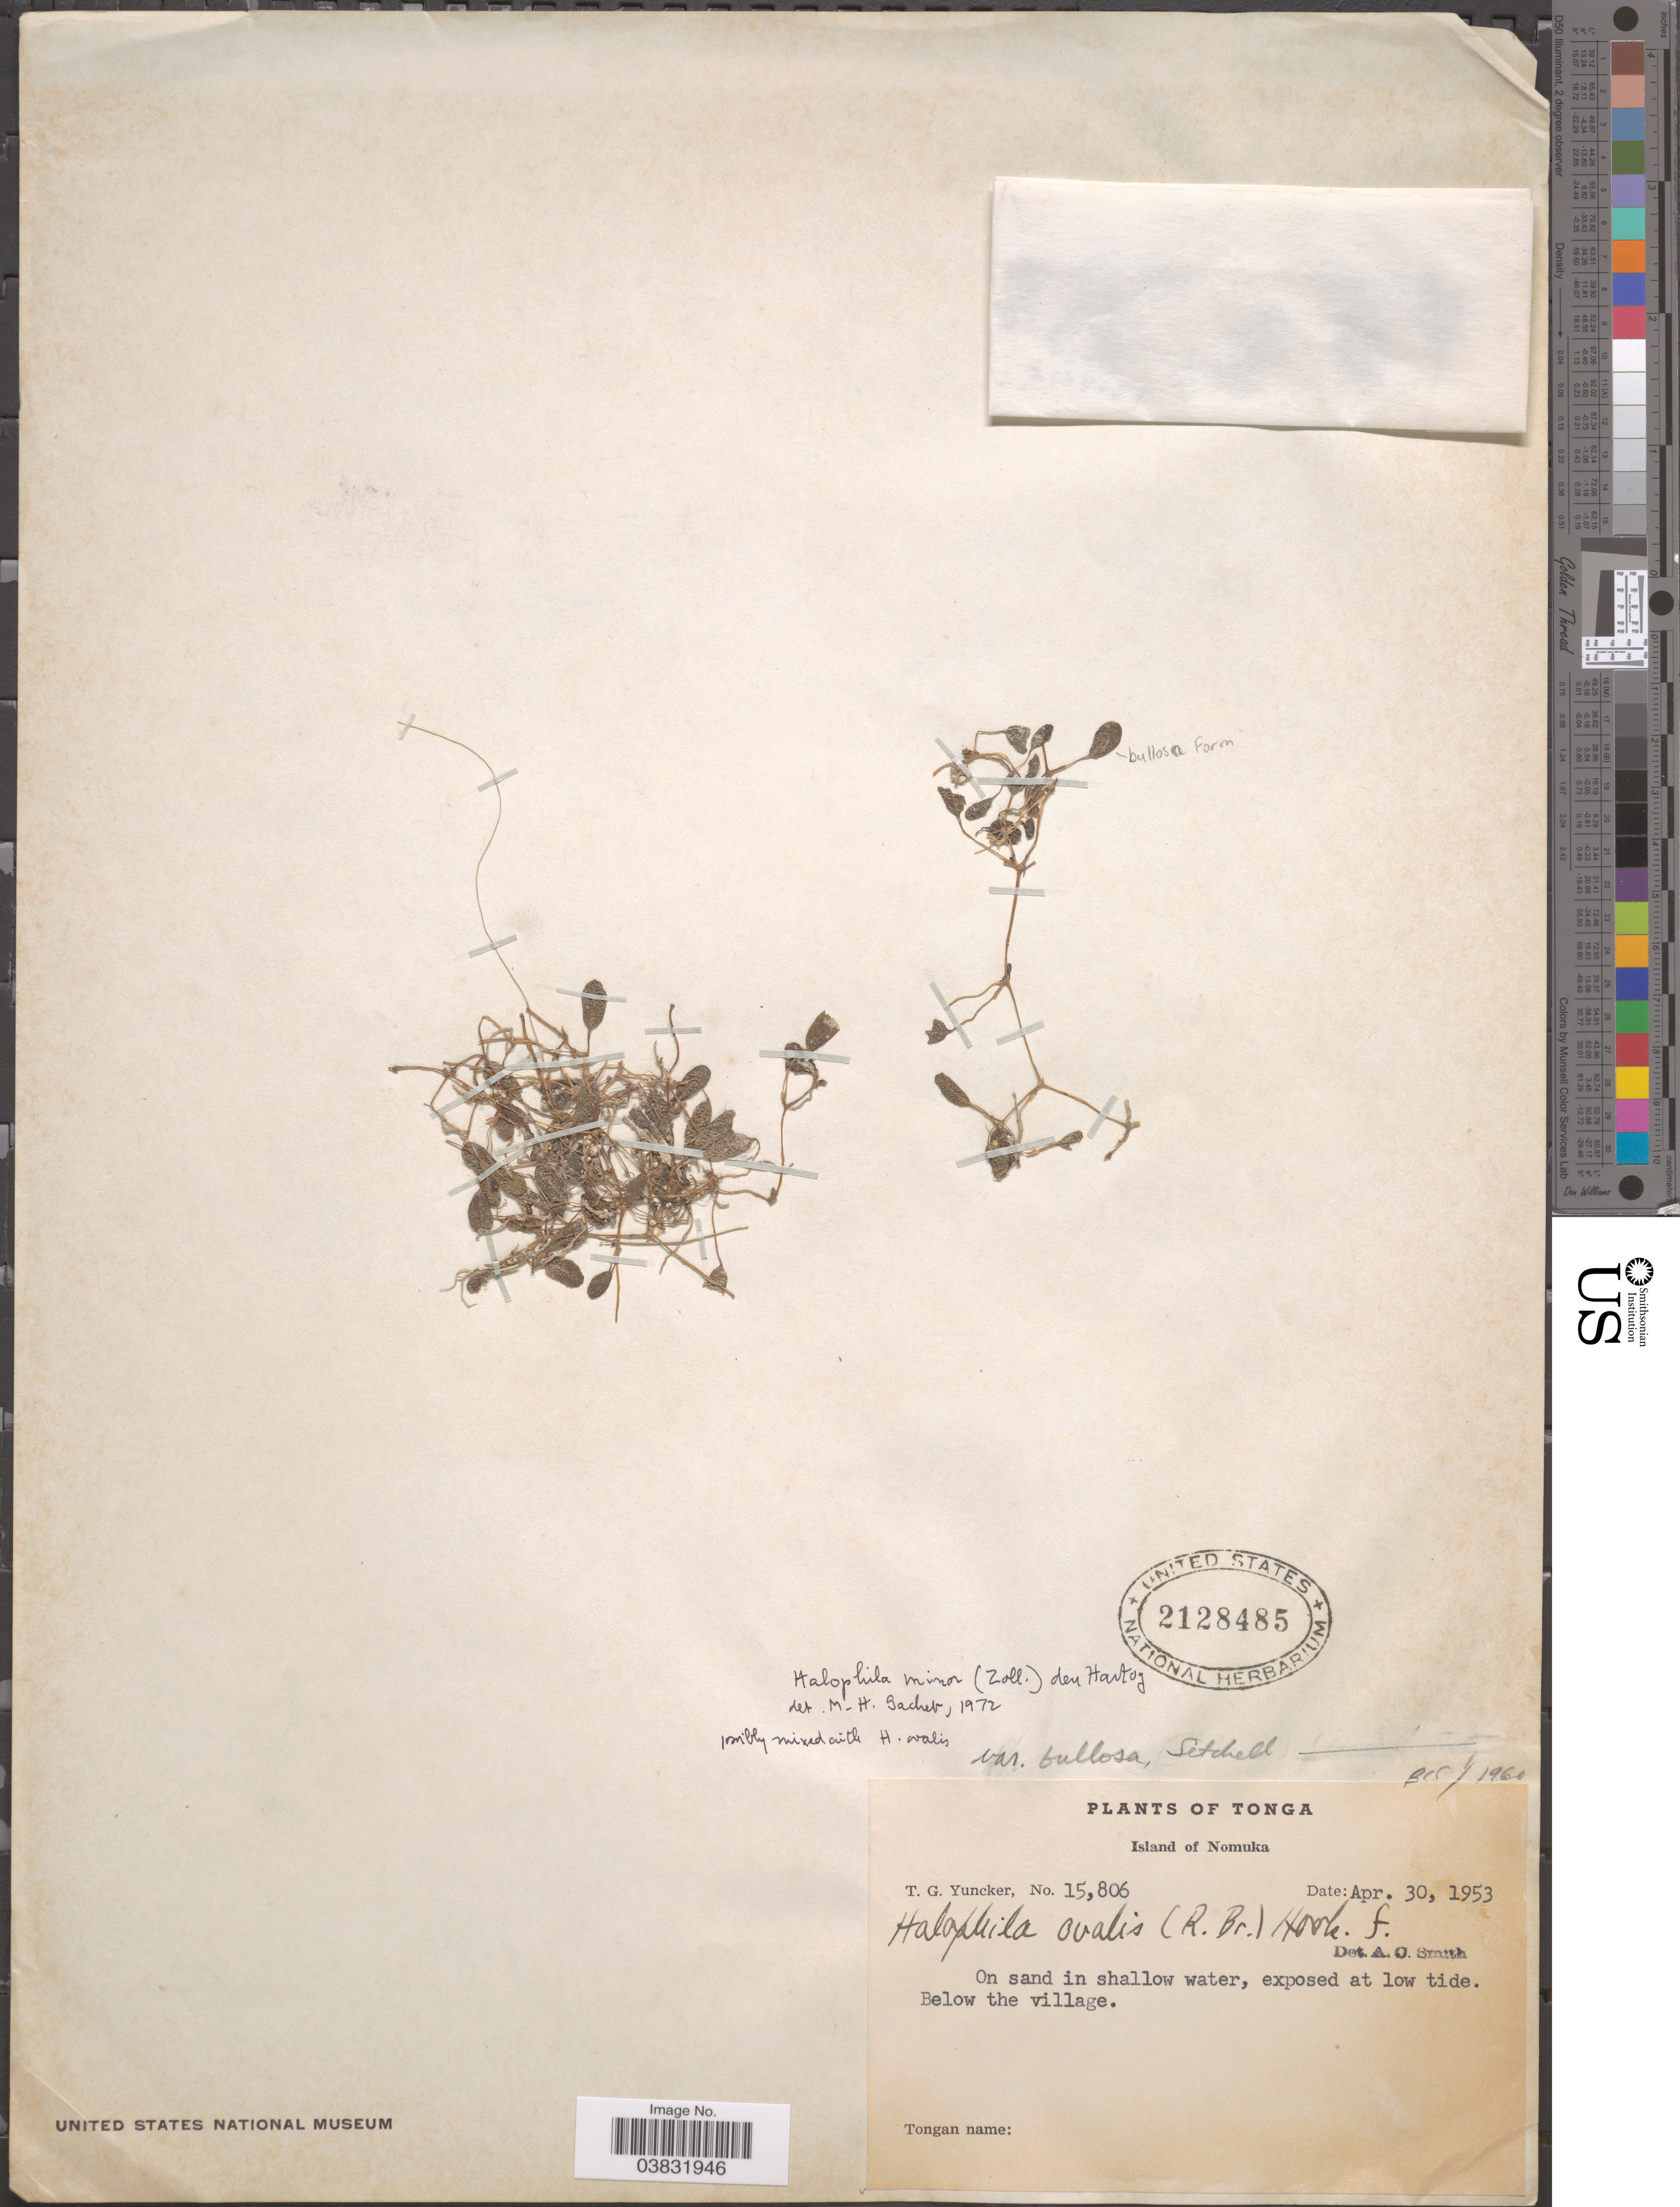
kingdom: Plantae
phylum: Tracheophyta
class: Liliopsida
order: Alismatales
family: Hydrocharitaceae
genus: Halophila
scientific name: Halophila minor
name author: (Zoll.) Hartog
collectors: T. G. Yuncker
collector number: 15806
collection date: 1953-04-30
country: Tonga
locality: Island of Nomuka. On sand in shallow water, exposed at low tide. Below the village.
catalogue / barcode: US 2128485